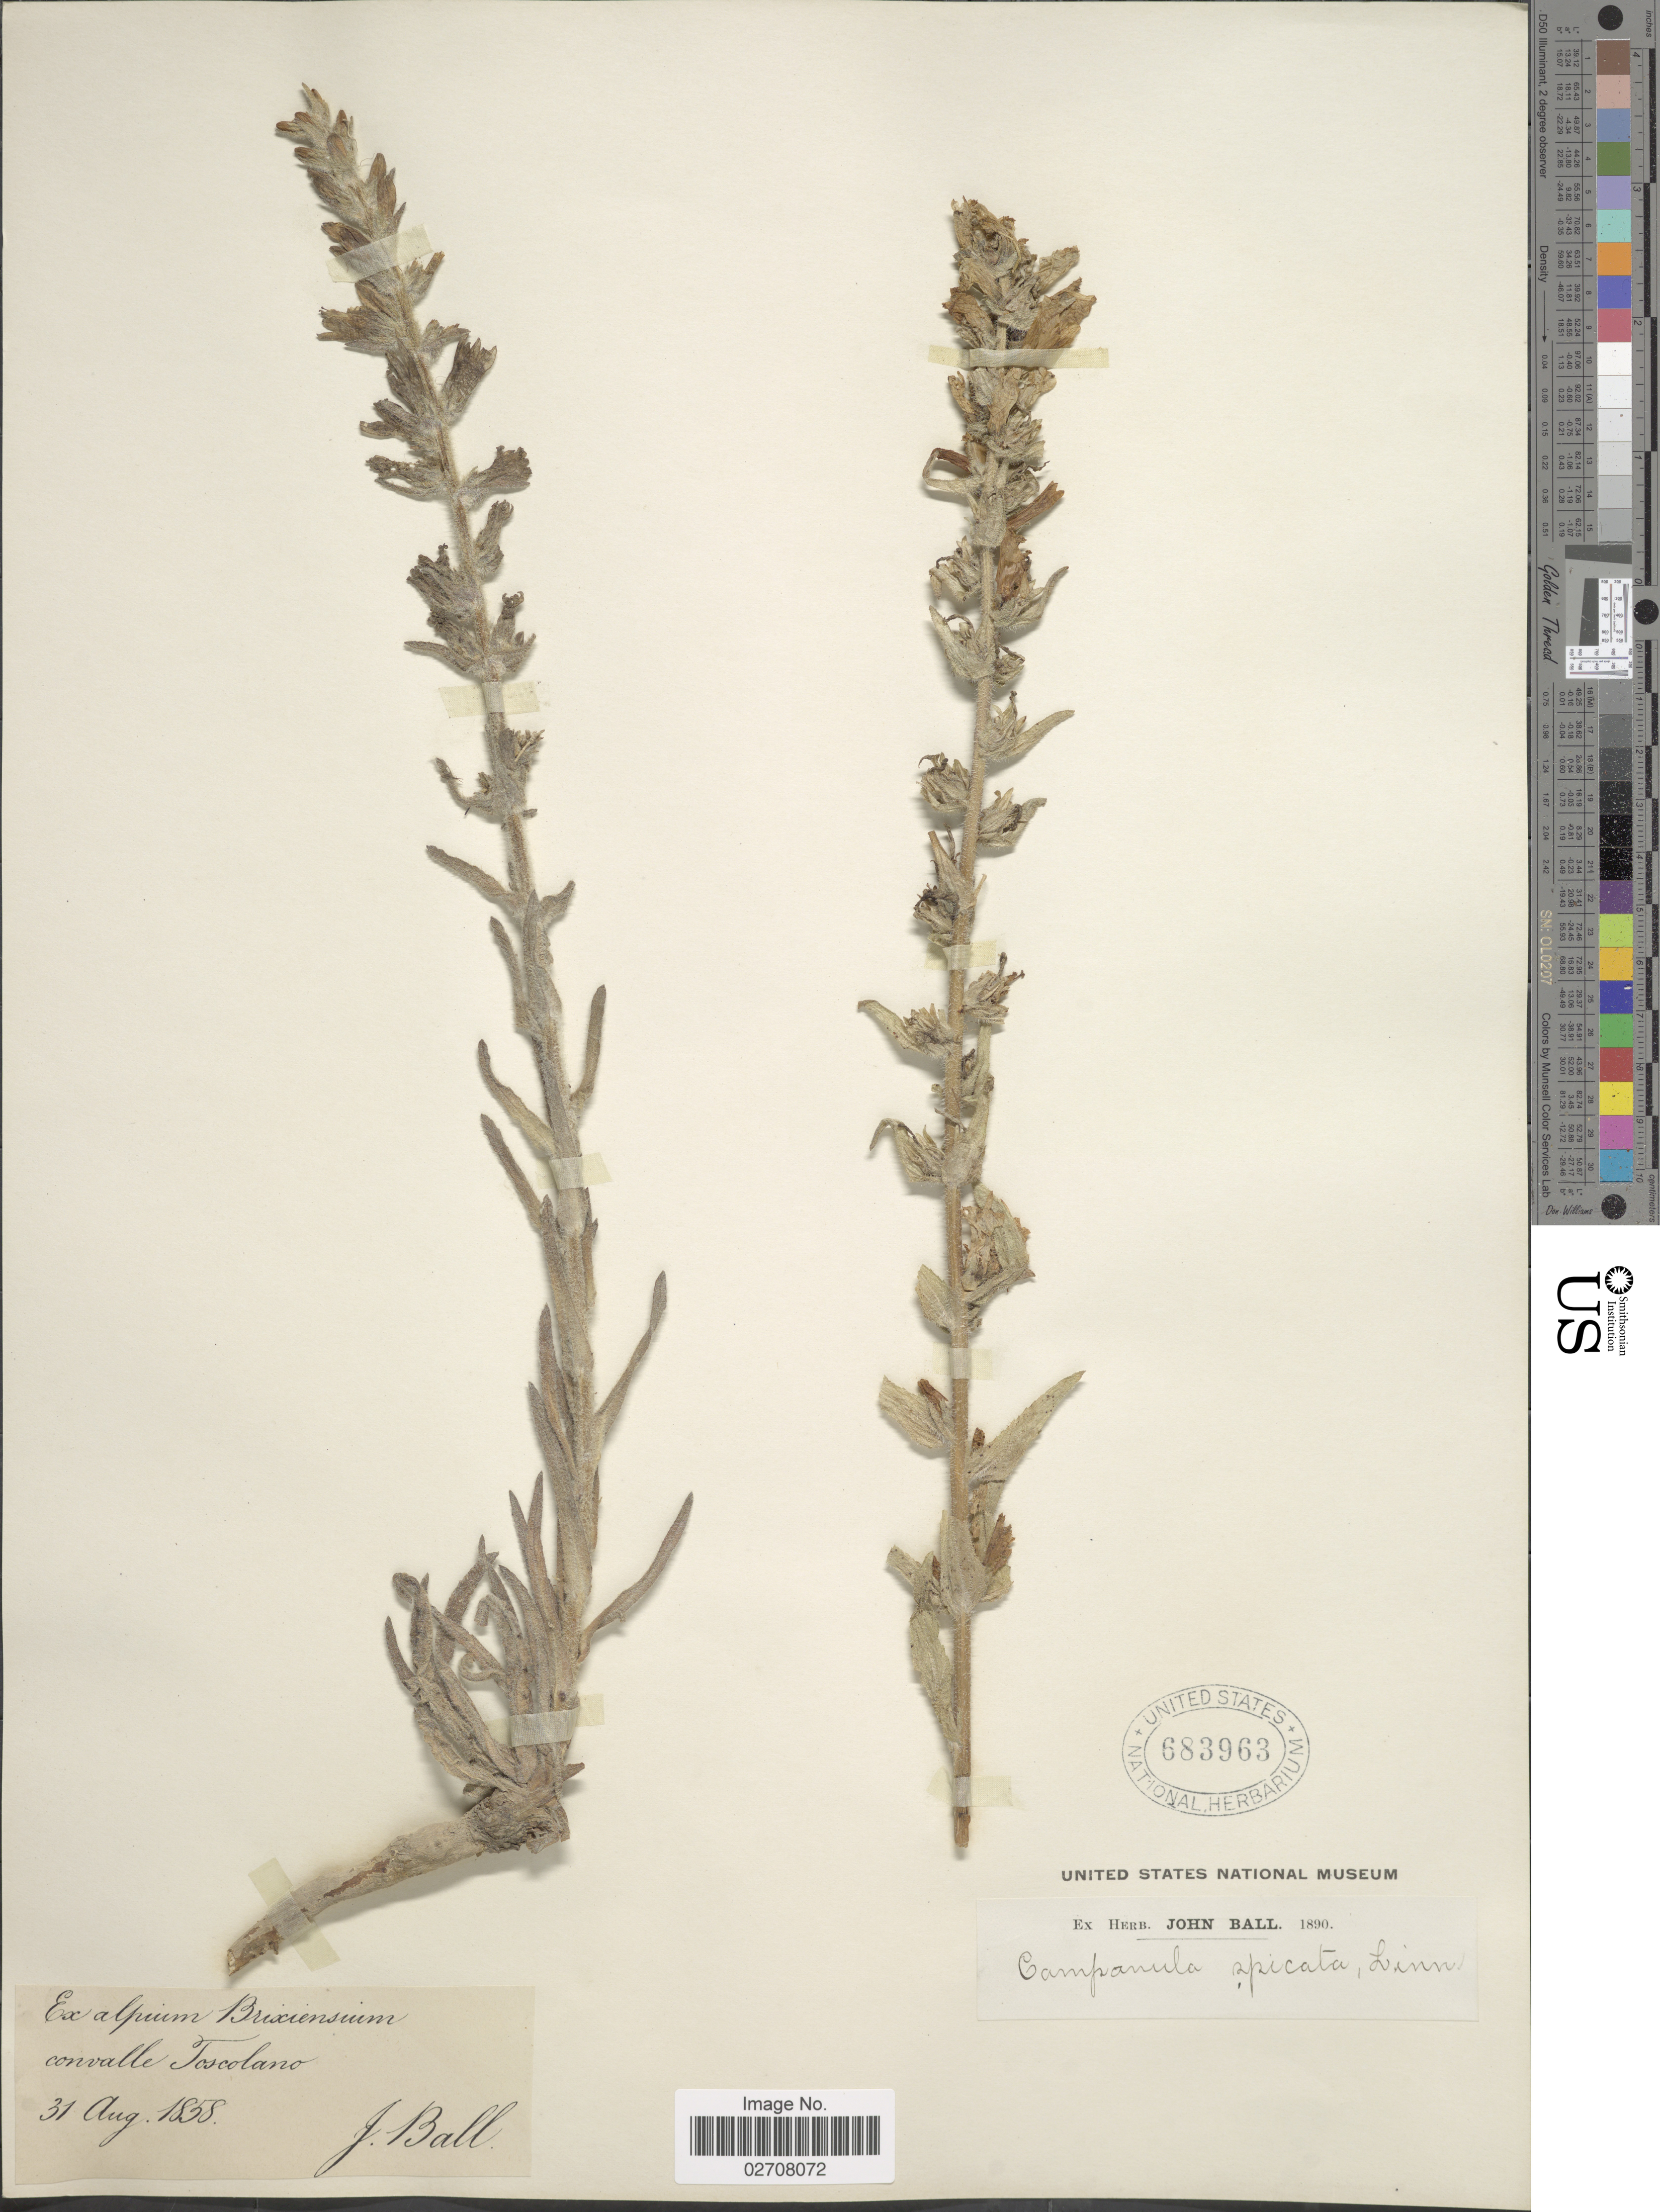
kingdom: Plantae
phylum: Tracheophyta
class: Magnoliopsida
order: Asterales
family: Campanulaceae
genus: Campanula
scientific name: Campanula spicata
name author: L.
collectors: J. Ball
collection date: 1858-08-31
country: Italy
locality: Ex Alpuim Brixiensuim convalle Toscolano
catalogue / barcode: US 683963